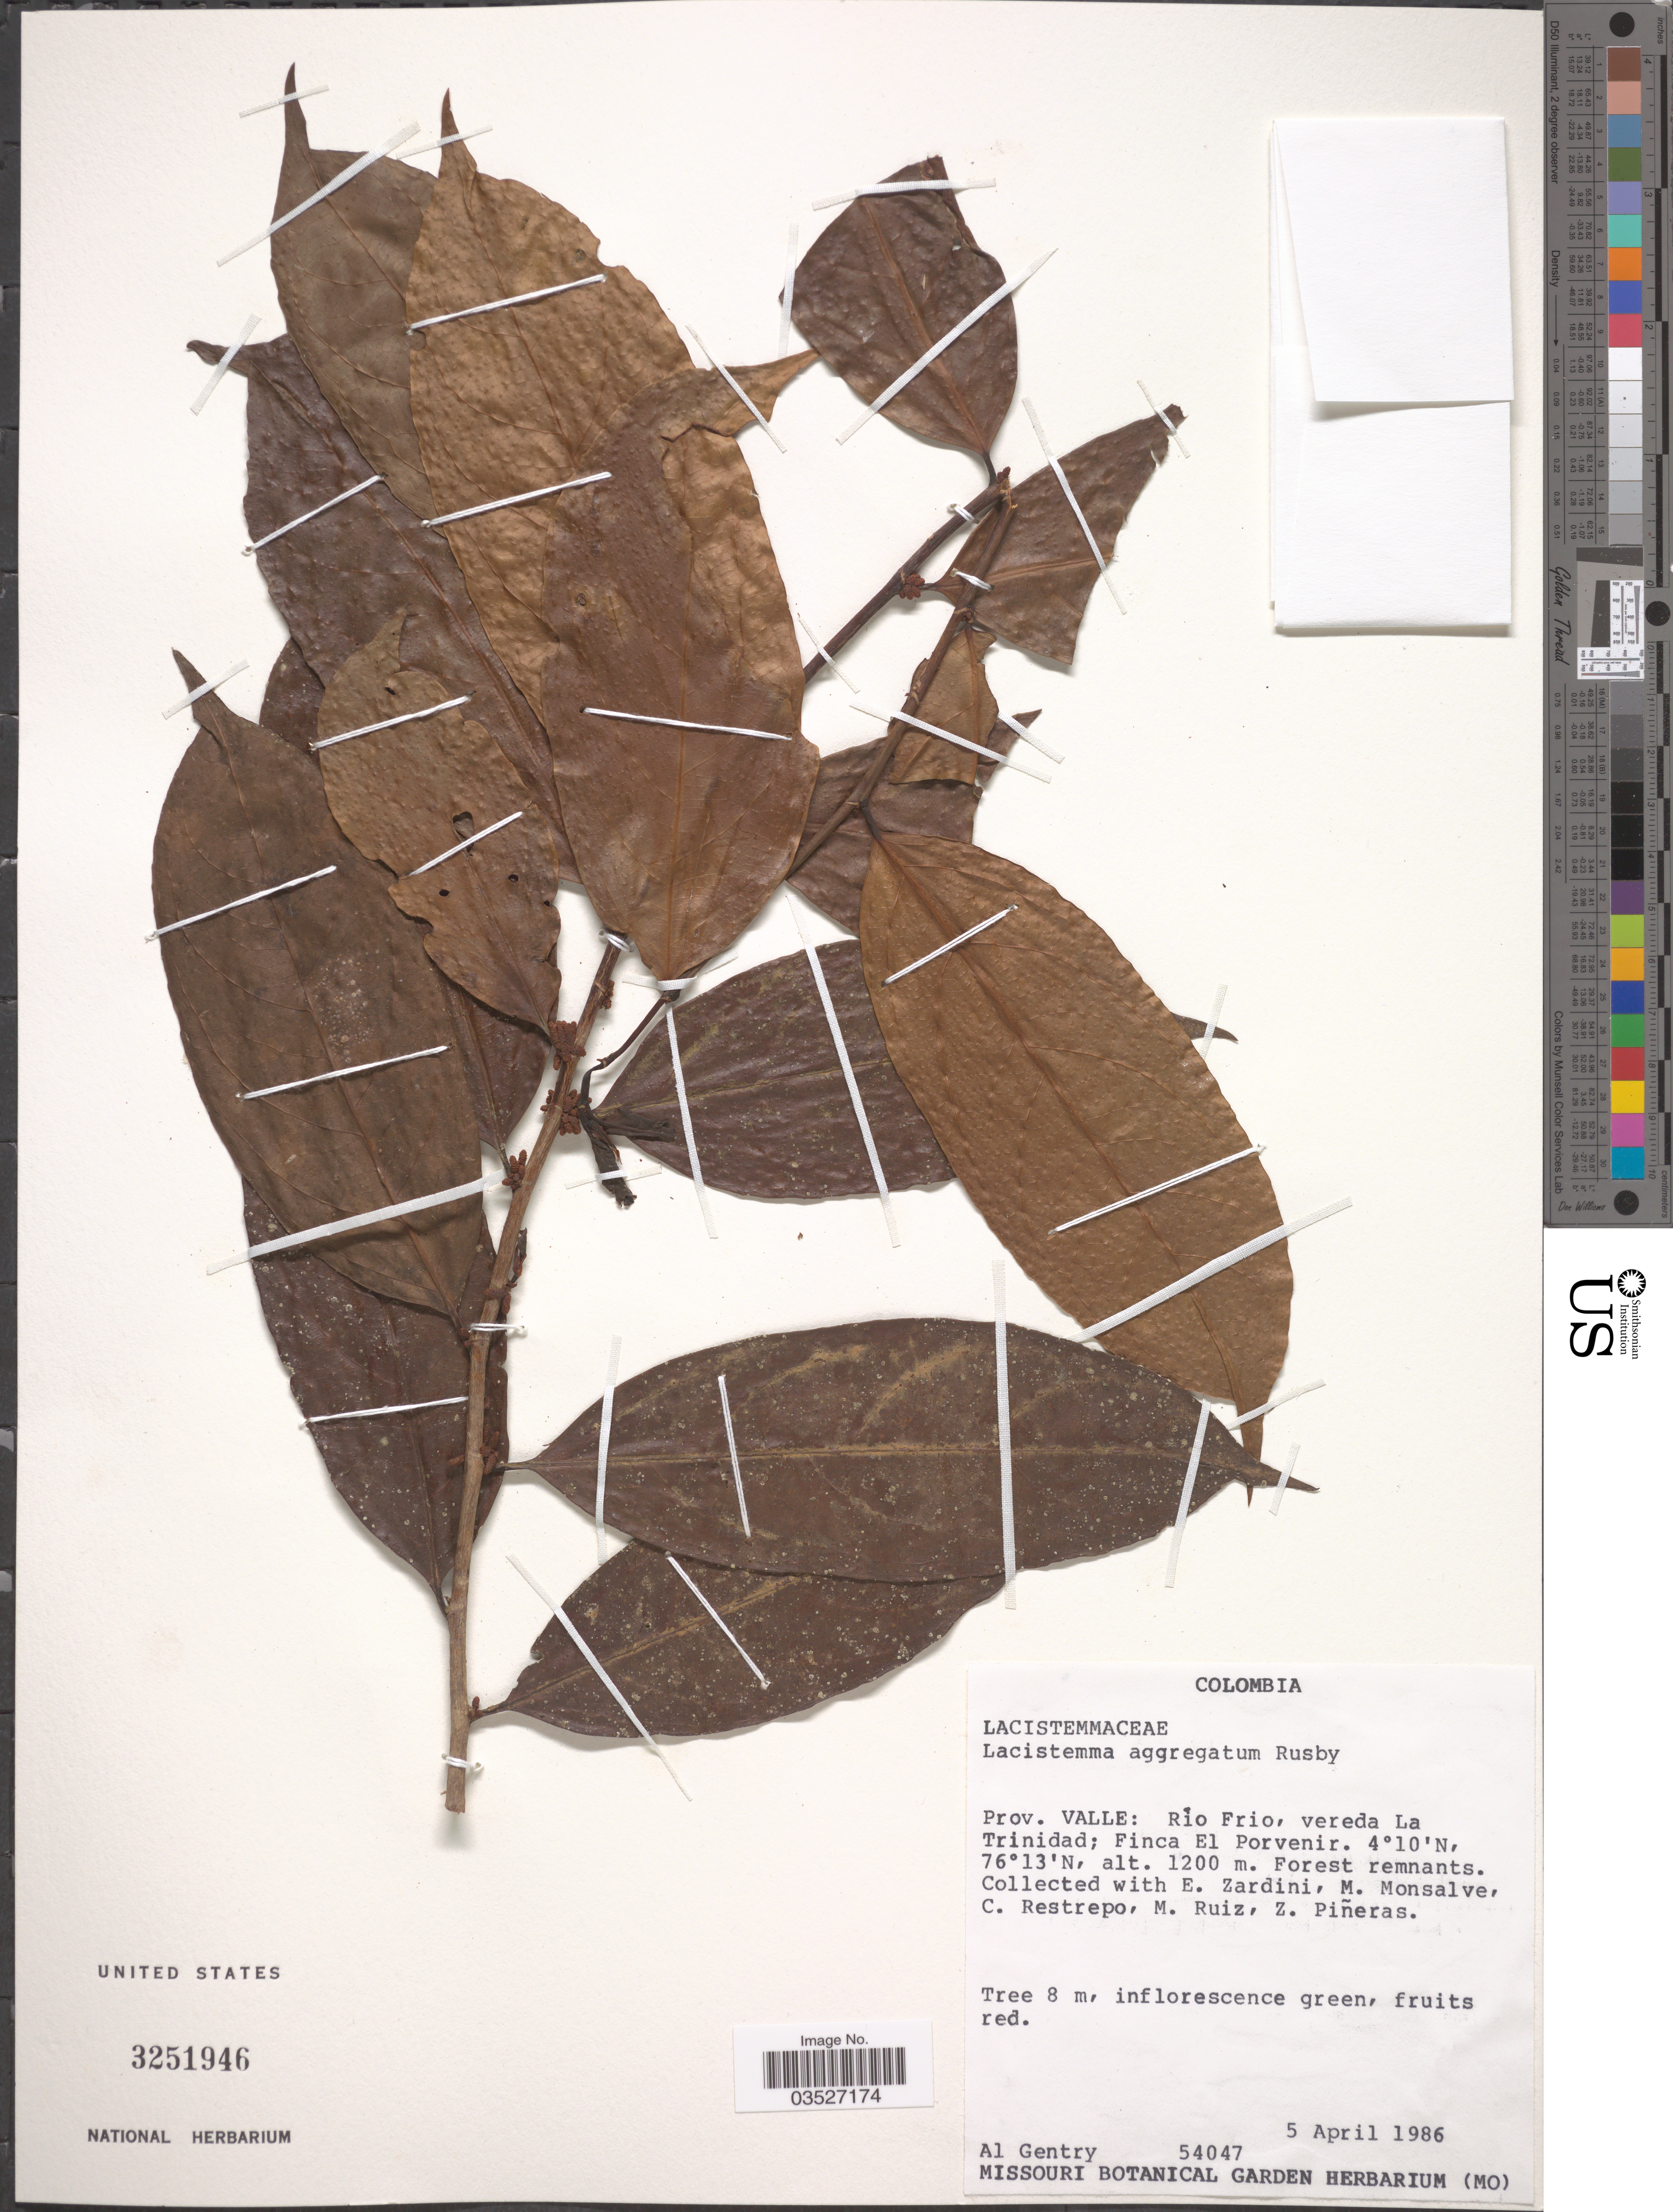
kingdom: Plantae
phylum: Tracheophyta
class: Magnoliopsida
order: Malpighiales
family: Lacistemataceae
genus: Lacistema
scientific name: Lacistema aggregatum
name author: (P.J. Bergius) Rusby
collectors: A. H. Gentry, E. Zardini, M. Monsalve & C. Restrepo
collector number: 54047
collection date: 1986-04-05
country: Colombia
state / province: Valle del Cauca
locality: Prov. Valle: Río Frio, vereda La Trinidad; Finca El Porvenir.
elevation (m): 1200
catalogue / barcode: US 3251946